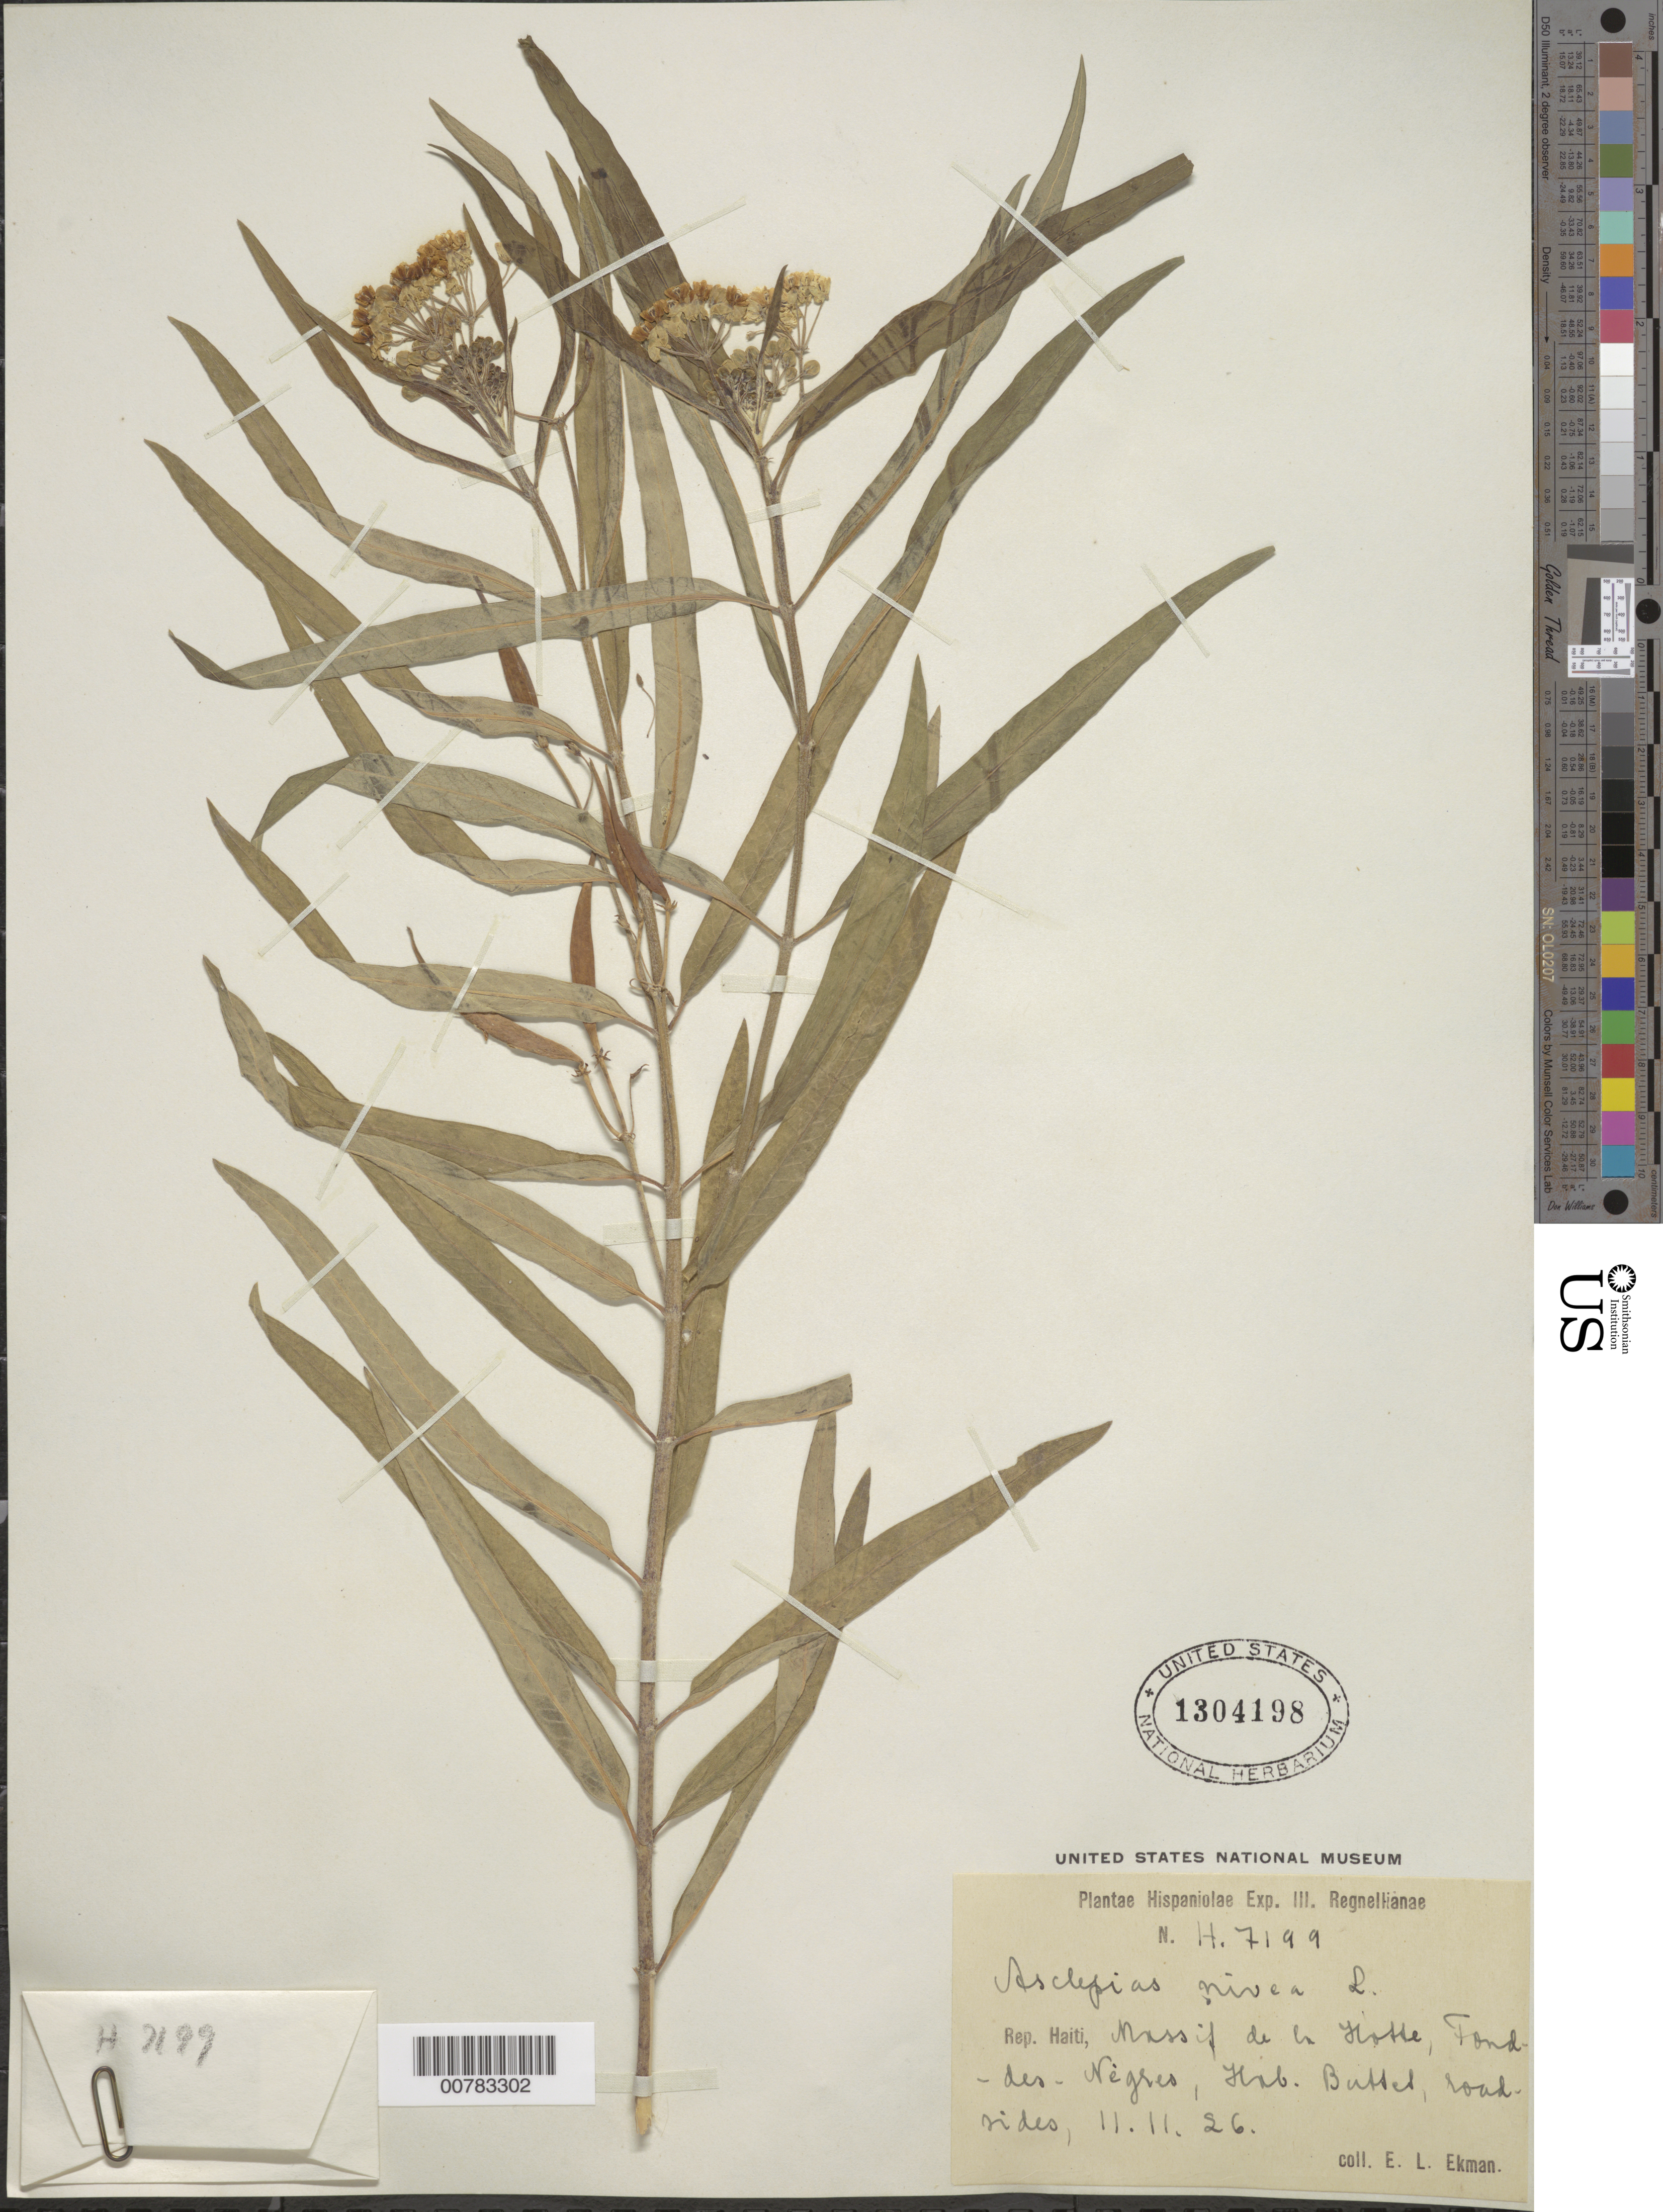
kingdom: Plantae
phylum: Tracheophyta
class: Magnoliopsida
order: Gentianales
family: Apocynaceae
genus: Asclepias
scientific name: Asclepias nivea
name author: L.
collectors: E. L. Ekman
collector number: H 7199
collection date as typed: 11 Nov 1926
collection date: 1926-11-11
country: Haiti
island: Hispaniola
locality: Massif de la Hotte, Fond-des-Nègres, Hab. Buttet.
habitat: Roadsides.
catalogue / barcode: US 1304198